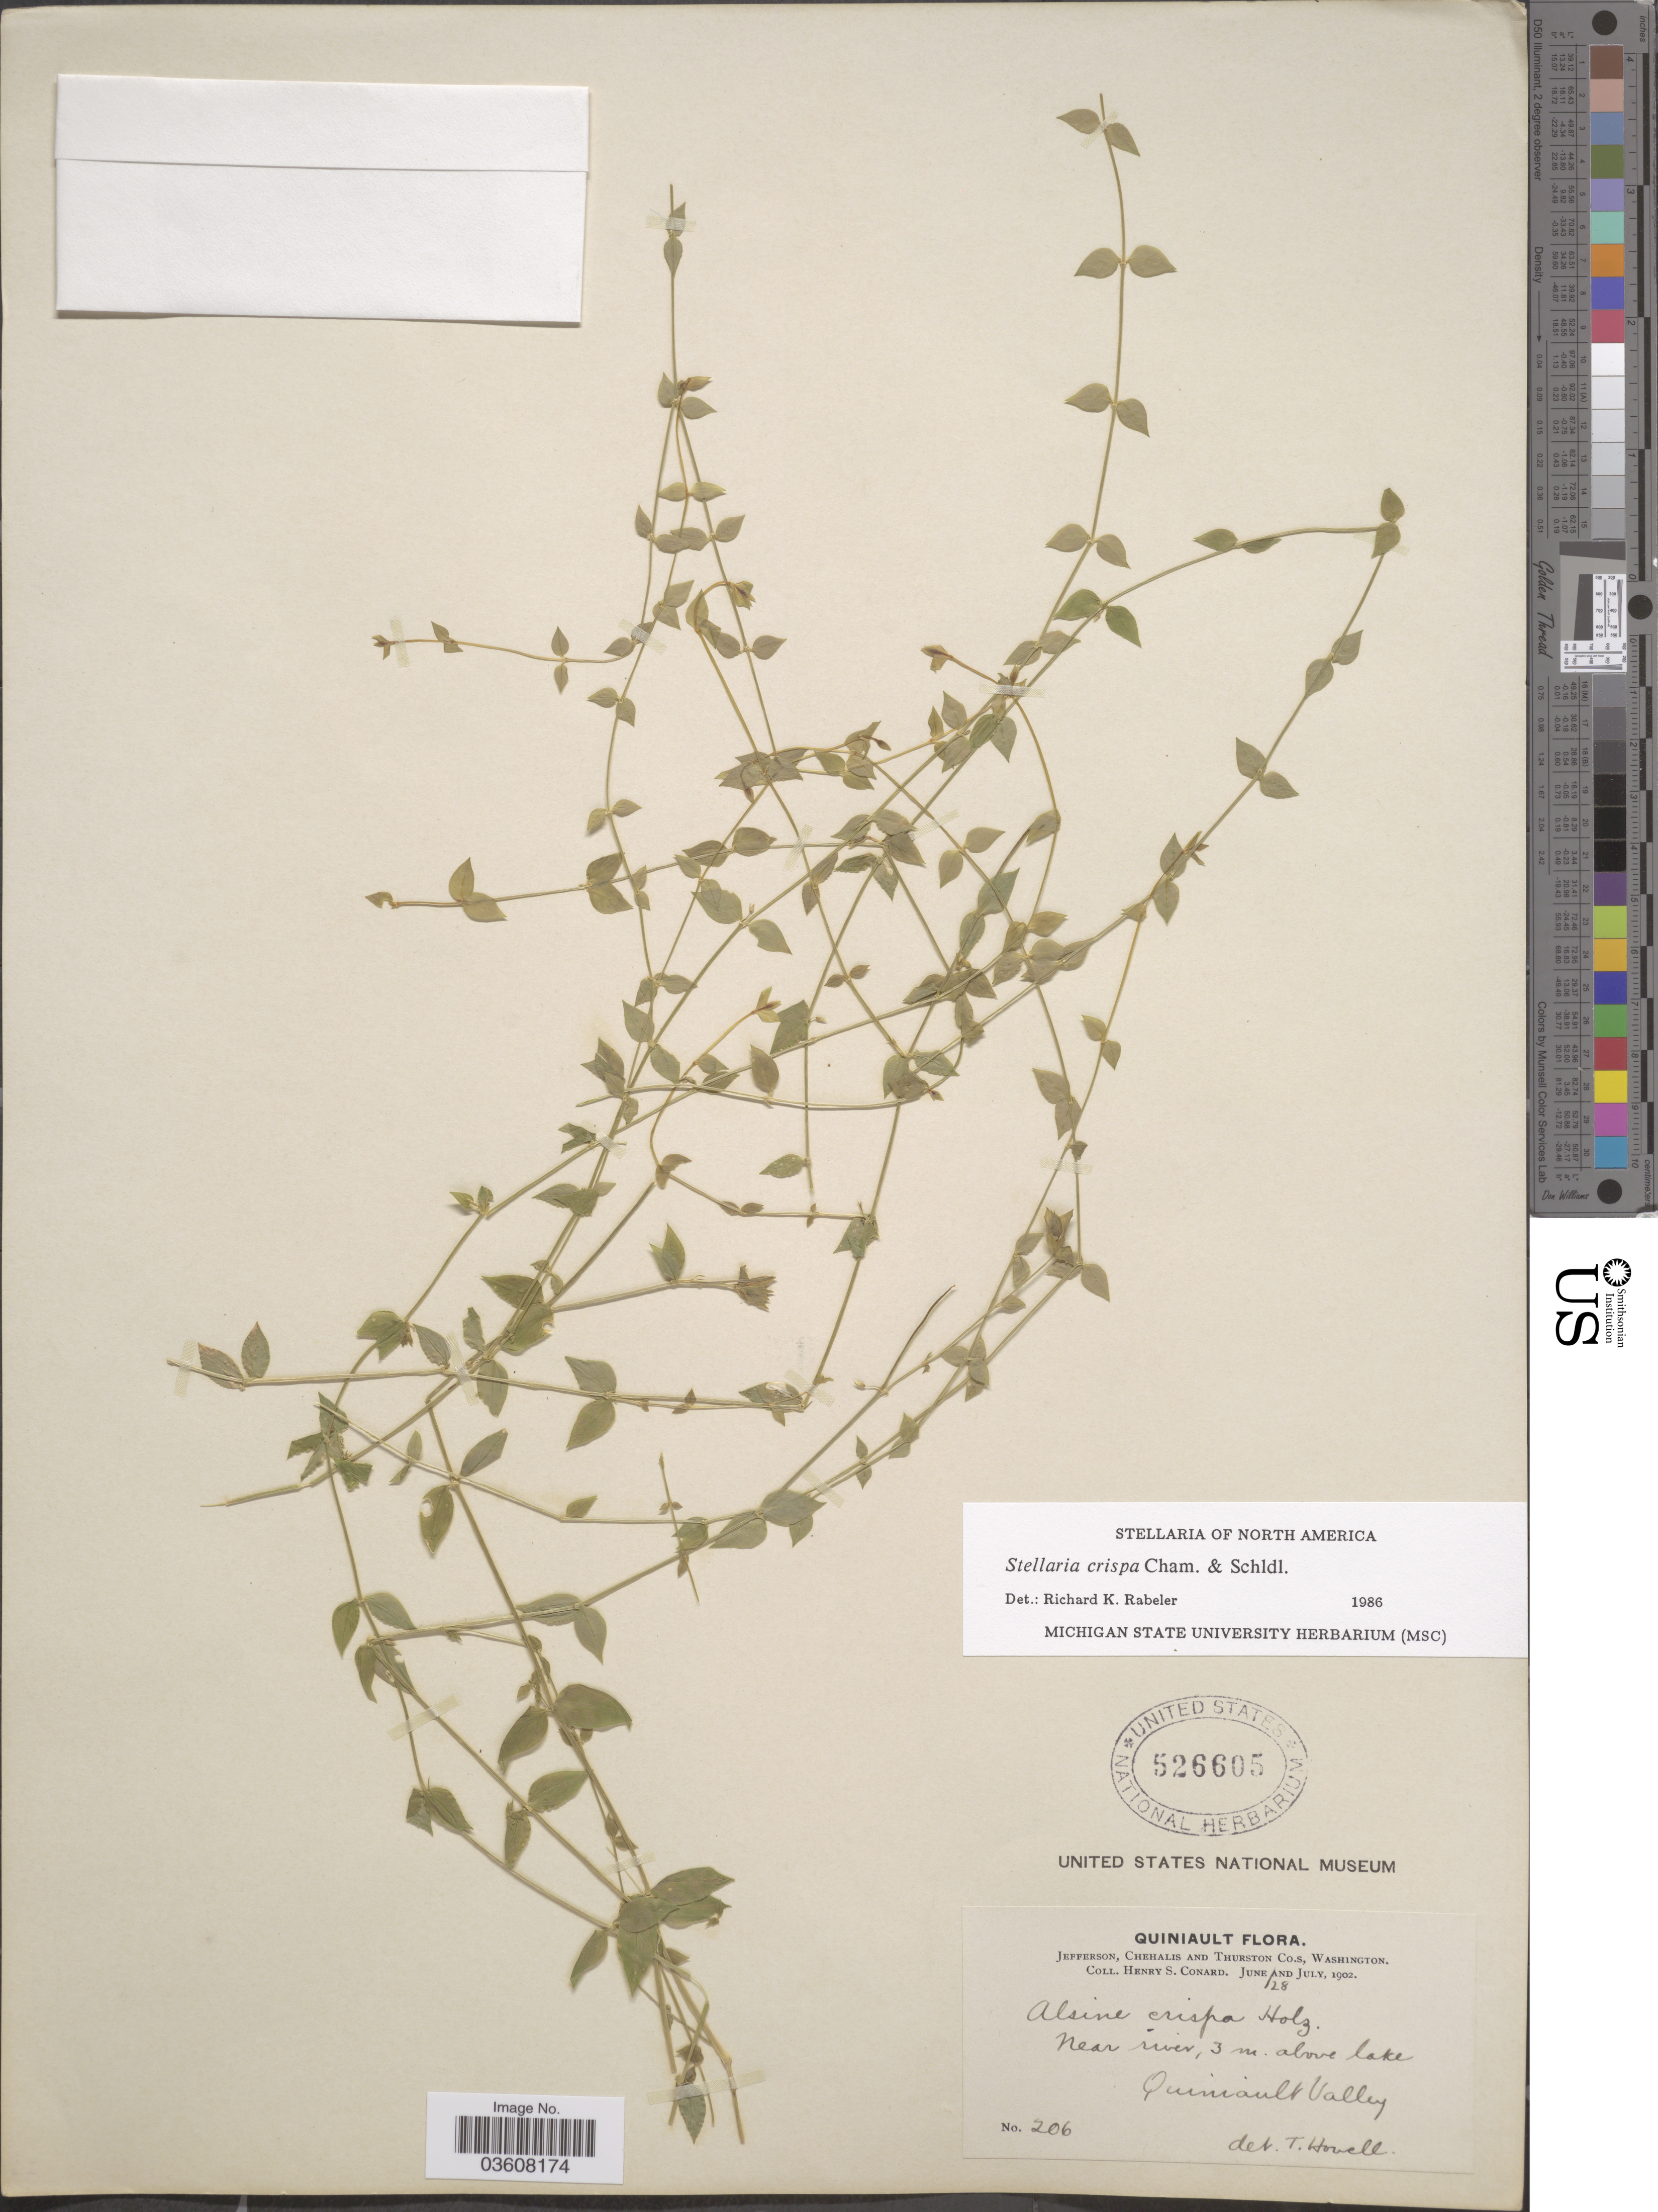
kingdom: Plantae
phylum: Tracheophyta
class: Magnoliopsida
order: Caryophyllales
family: Caryophyllaceae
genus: Stellaria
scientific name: Stellaria crispa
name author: Cham. & Schltdl.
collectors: H. S. Conard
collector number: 206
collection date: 1902-06-28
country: United States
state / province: Washington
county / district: Thurston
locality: Quiniault. Jefferson, Chehalis and Thurston Co.s. Near river, 3 m. above lake. Quiniault Valley.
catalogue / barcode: US 526605